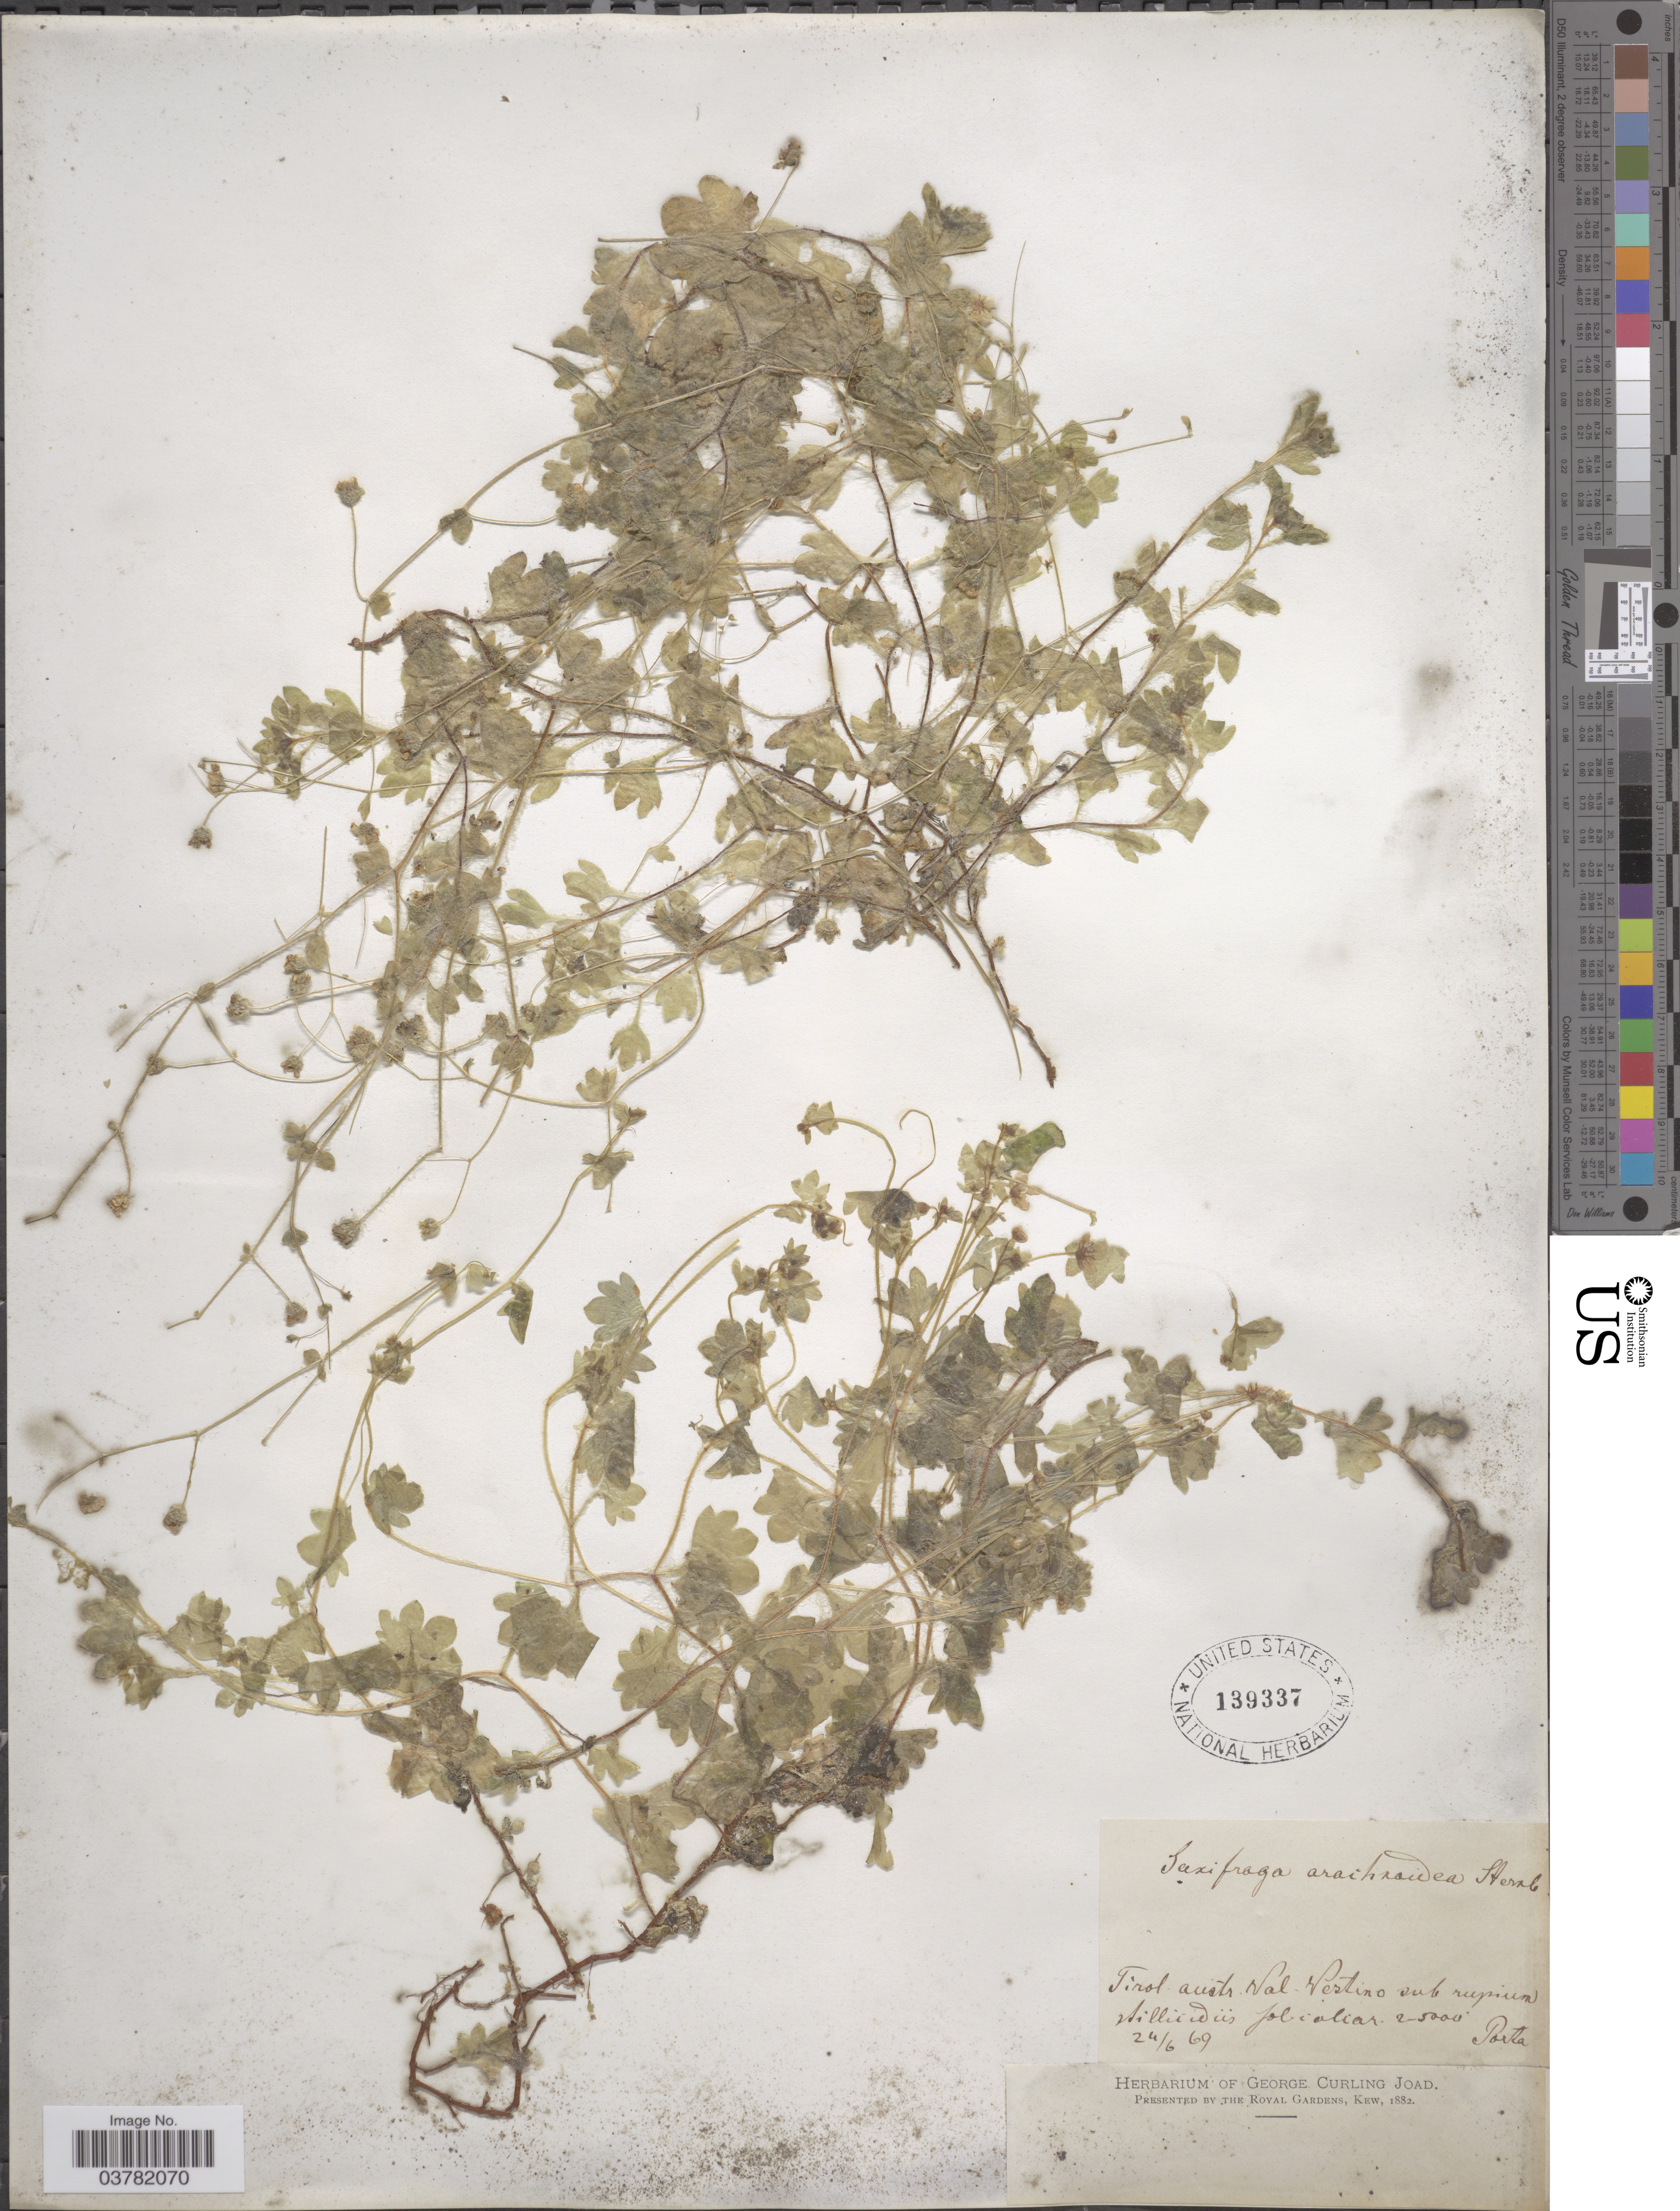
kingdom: Plantae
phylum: Tracheophyta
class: Magnoliopsida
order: Saxifragales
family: Saxifragaceae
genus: Saxifraga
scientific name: Saxifraga arachnoidea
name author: Sternb.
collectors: -- Porta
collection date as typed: Transcribed d/m/y: 24/6/69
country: Italy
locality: Tirol austr. Val Vestino sub rupium Villicidüs [interpreted] folialiar [interpreted].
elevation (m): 7620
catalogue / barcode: US 139337